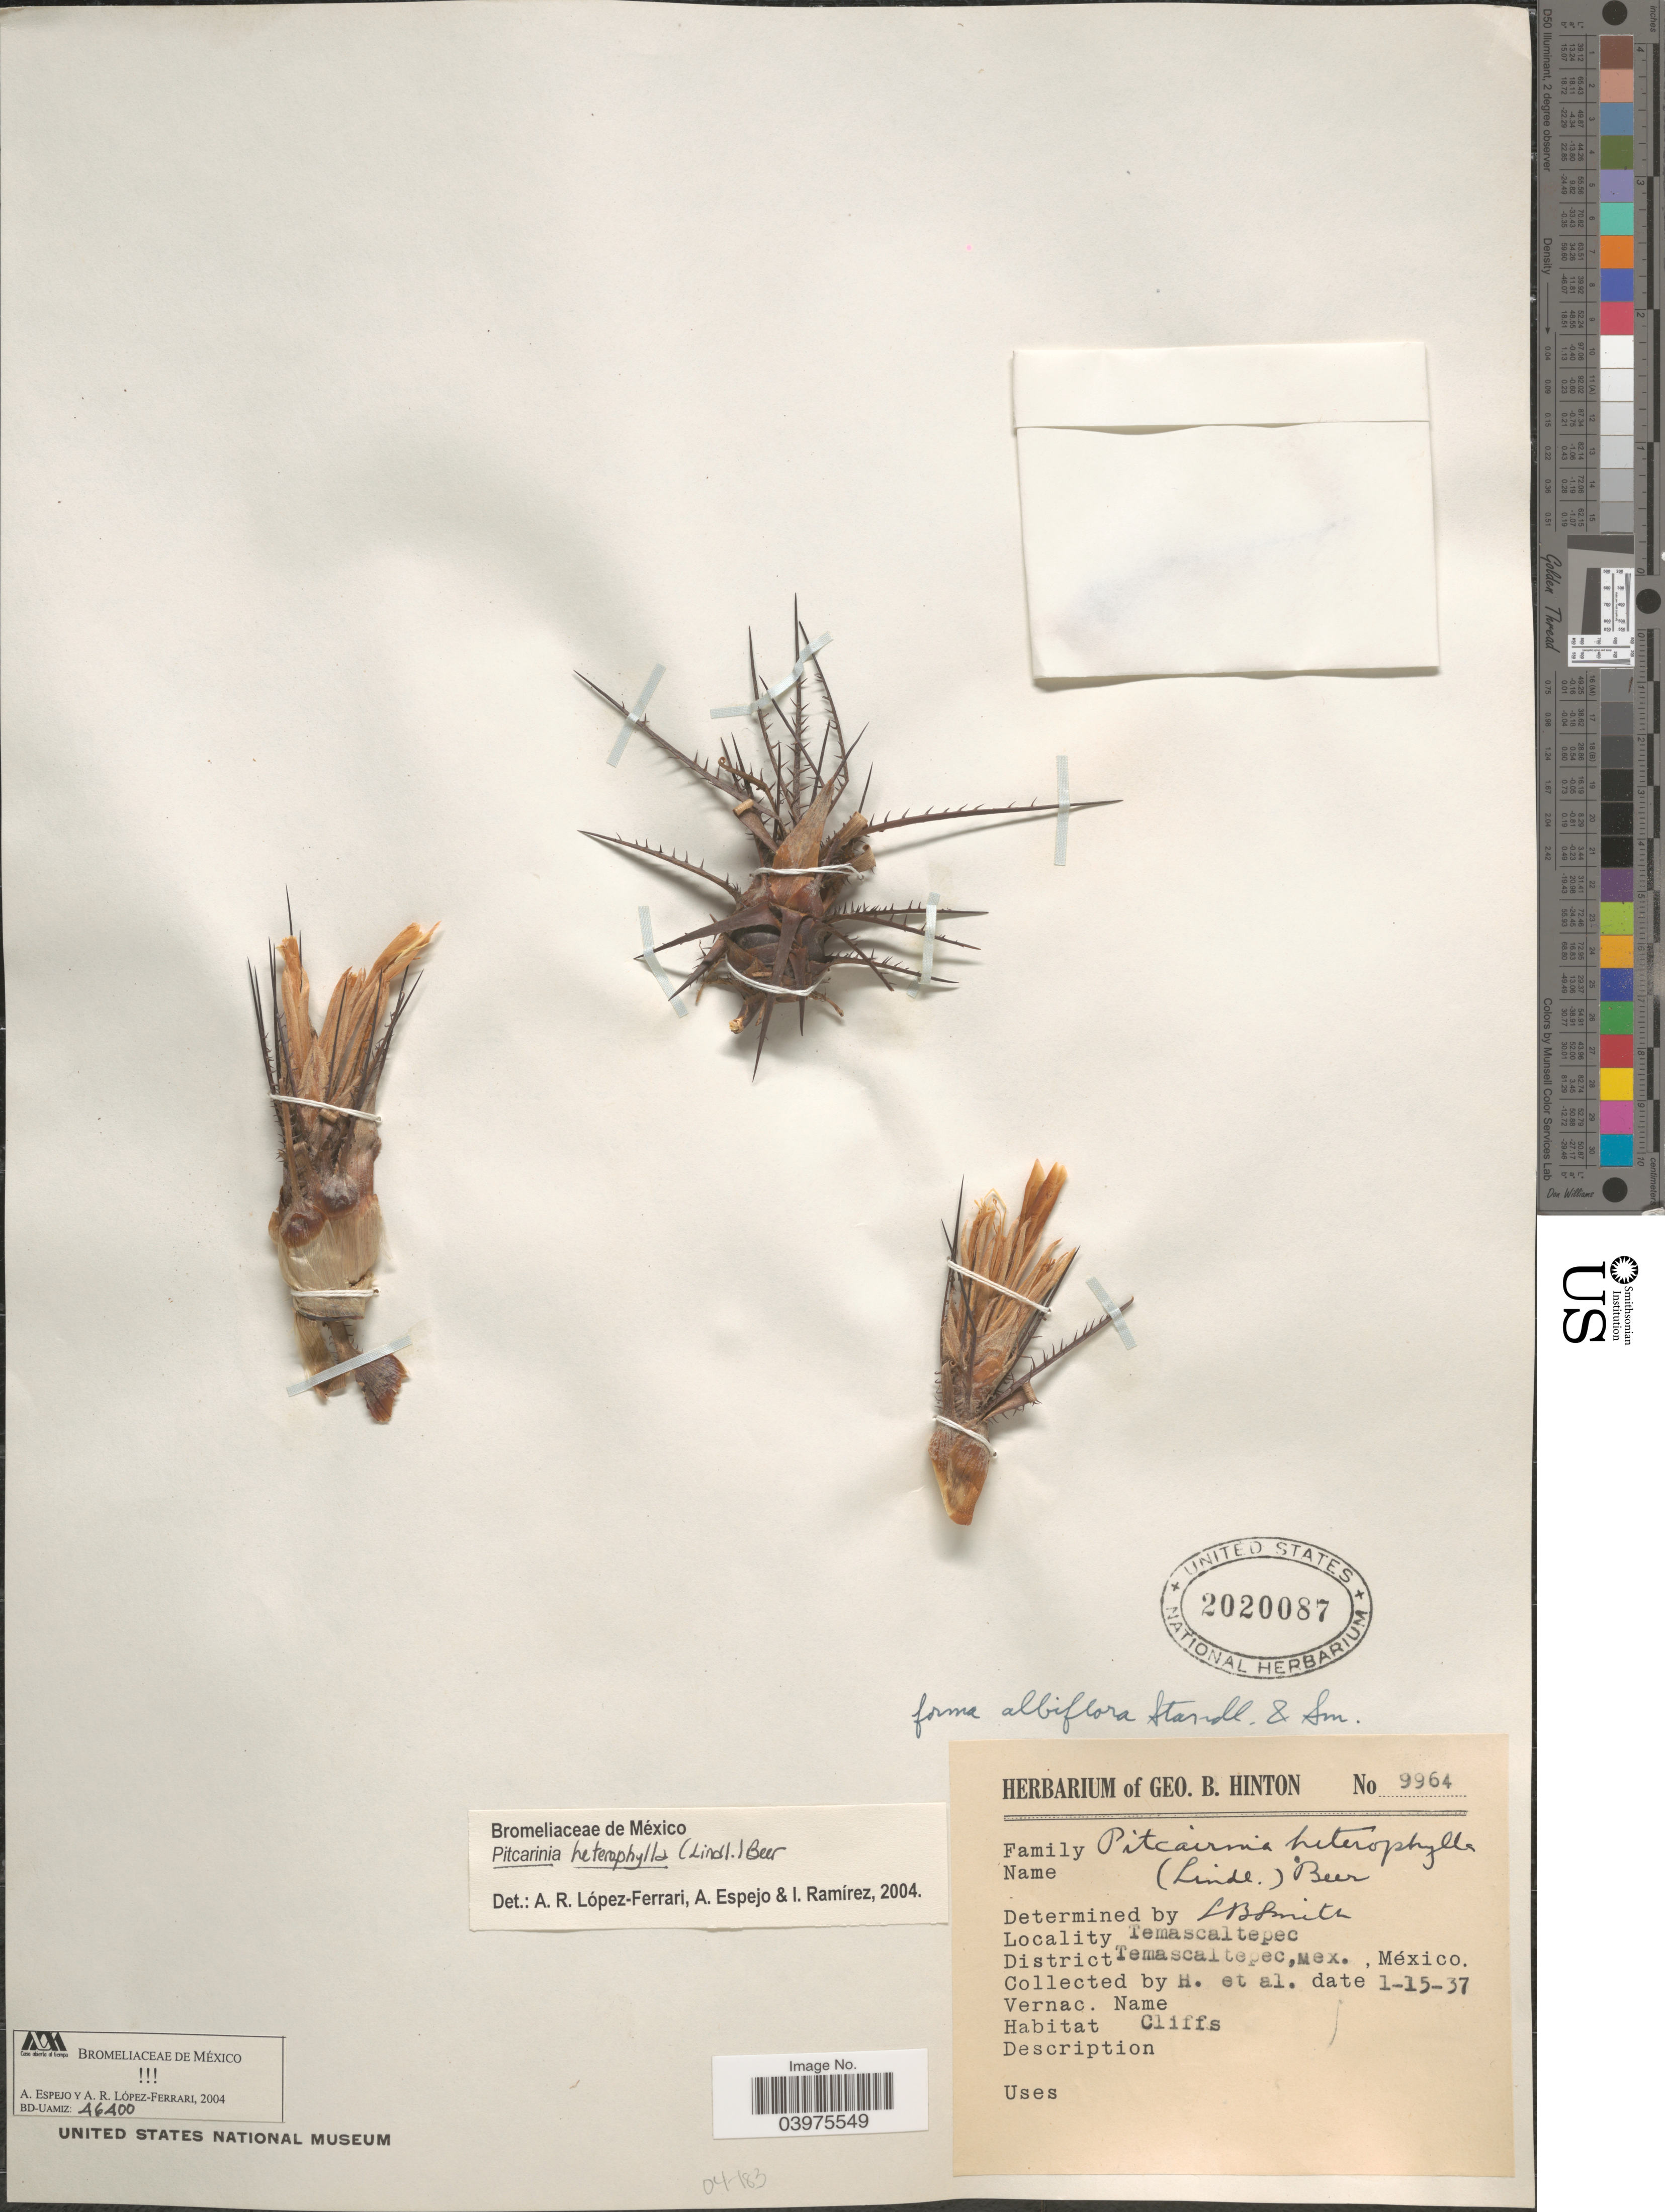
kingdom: Plantae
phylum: Tracheophyta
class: Liliopsida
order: Poales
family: Bromeliaceae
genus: Pitcairnia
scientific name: Pitcairnia heterophylla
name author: (Lindl.) Beer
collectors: G. B. Hinton & et al.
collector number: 9964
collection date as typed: Transcribed d/m/y: 15/1/37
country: Mexico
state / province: México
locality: Temascaltepec. District Temascaltepec.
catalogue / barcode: US 2020087